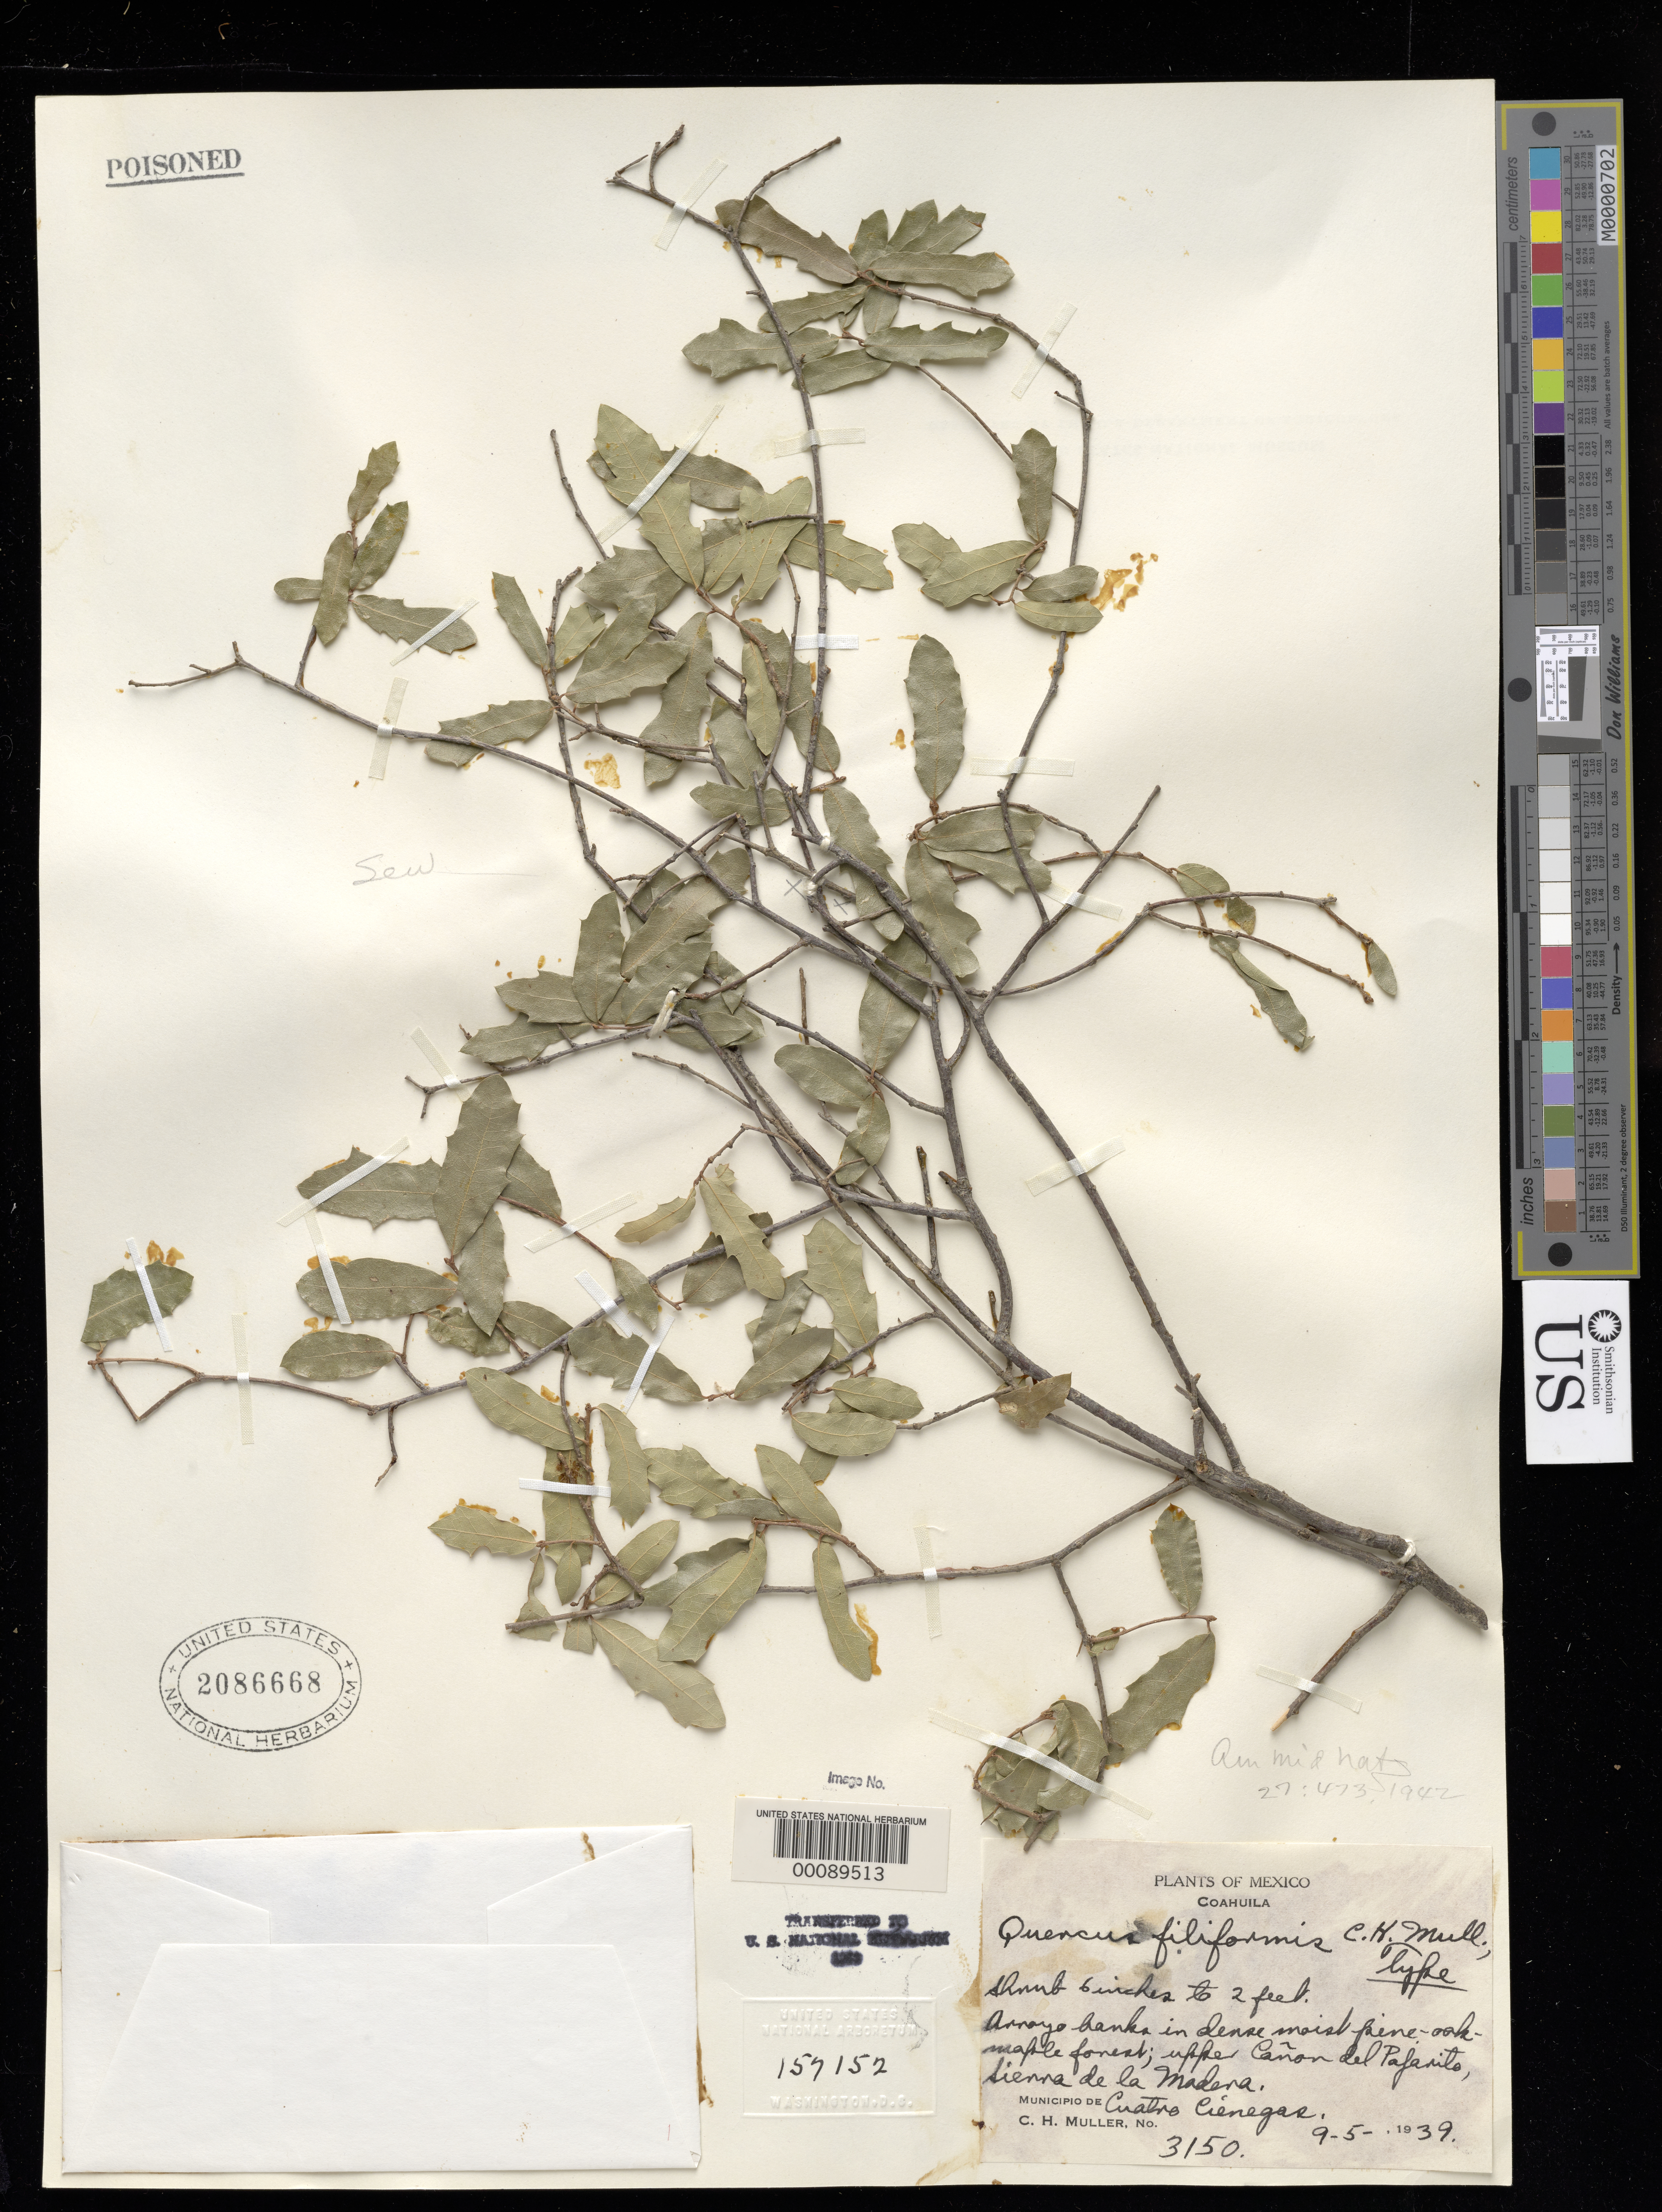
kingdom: Plantae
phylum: Tracheophyta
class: Magnoliopsida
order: Fagales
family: Fagaceae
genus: Quercus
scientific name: Quercus filiformis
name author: C.H. Mull.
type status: Holotype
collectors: C. H. Muller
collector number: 3150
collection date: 1939-09-05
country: Mexico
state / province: Coahuila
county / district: Cuatro Cienegas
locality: Sierra de La Madera,Canon del Pajarito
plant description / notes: Specimen ex United States National Arboretum, transferred to U.S. National Herbarium 1953.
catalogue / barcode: US 2086668